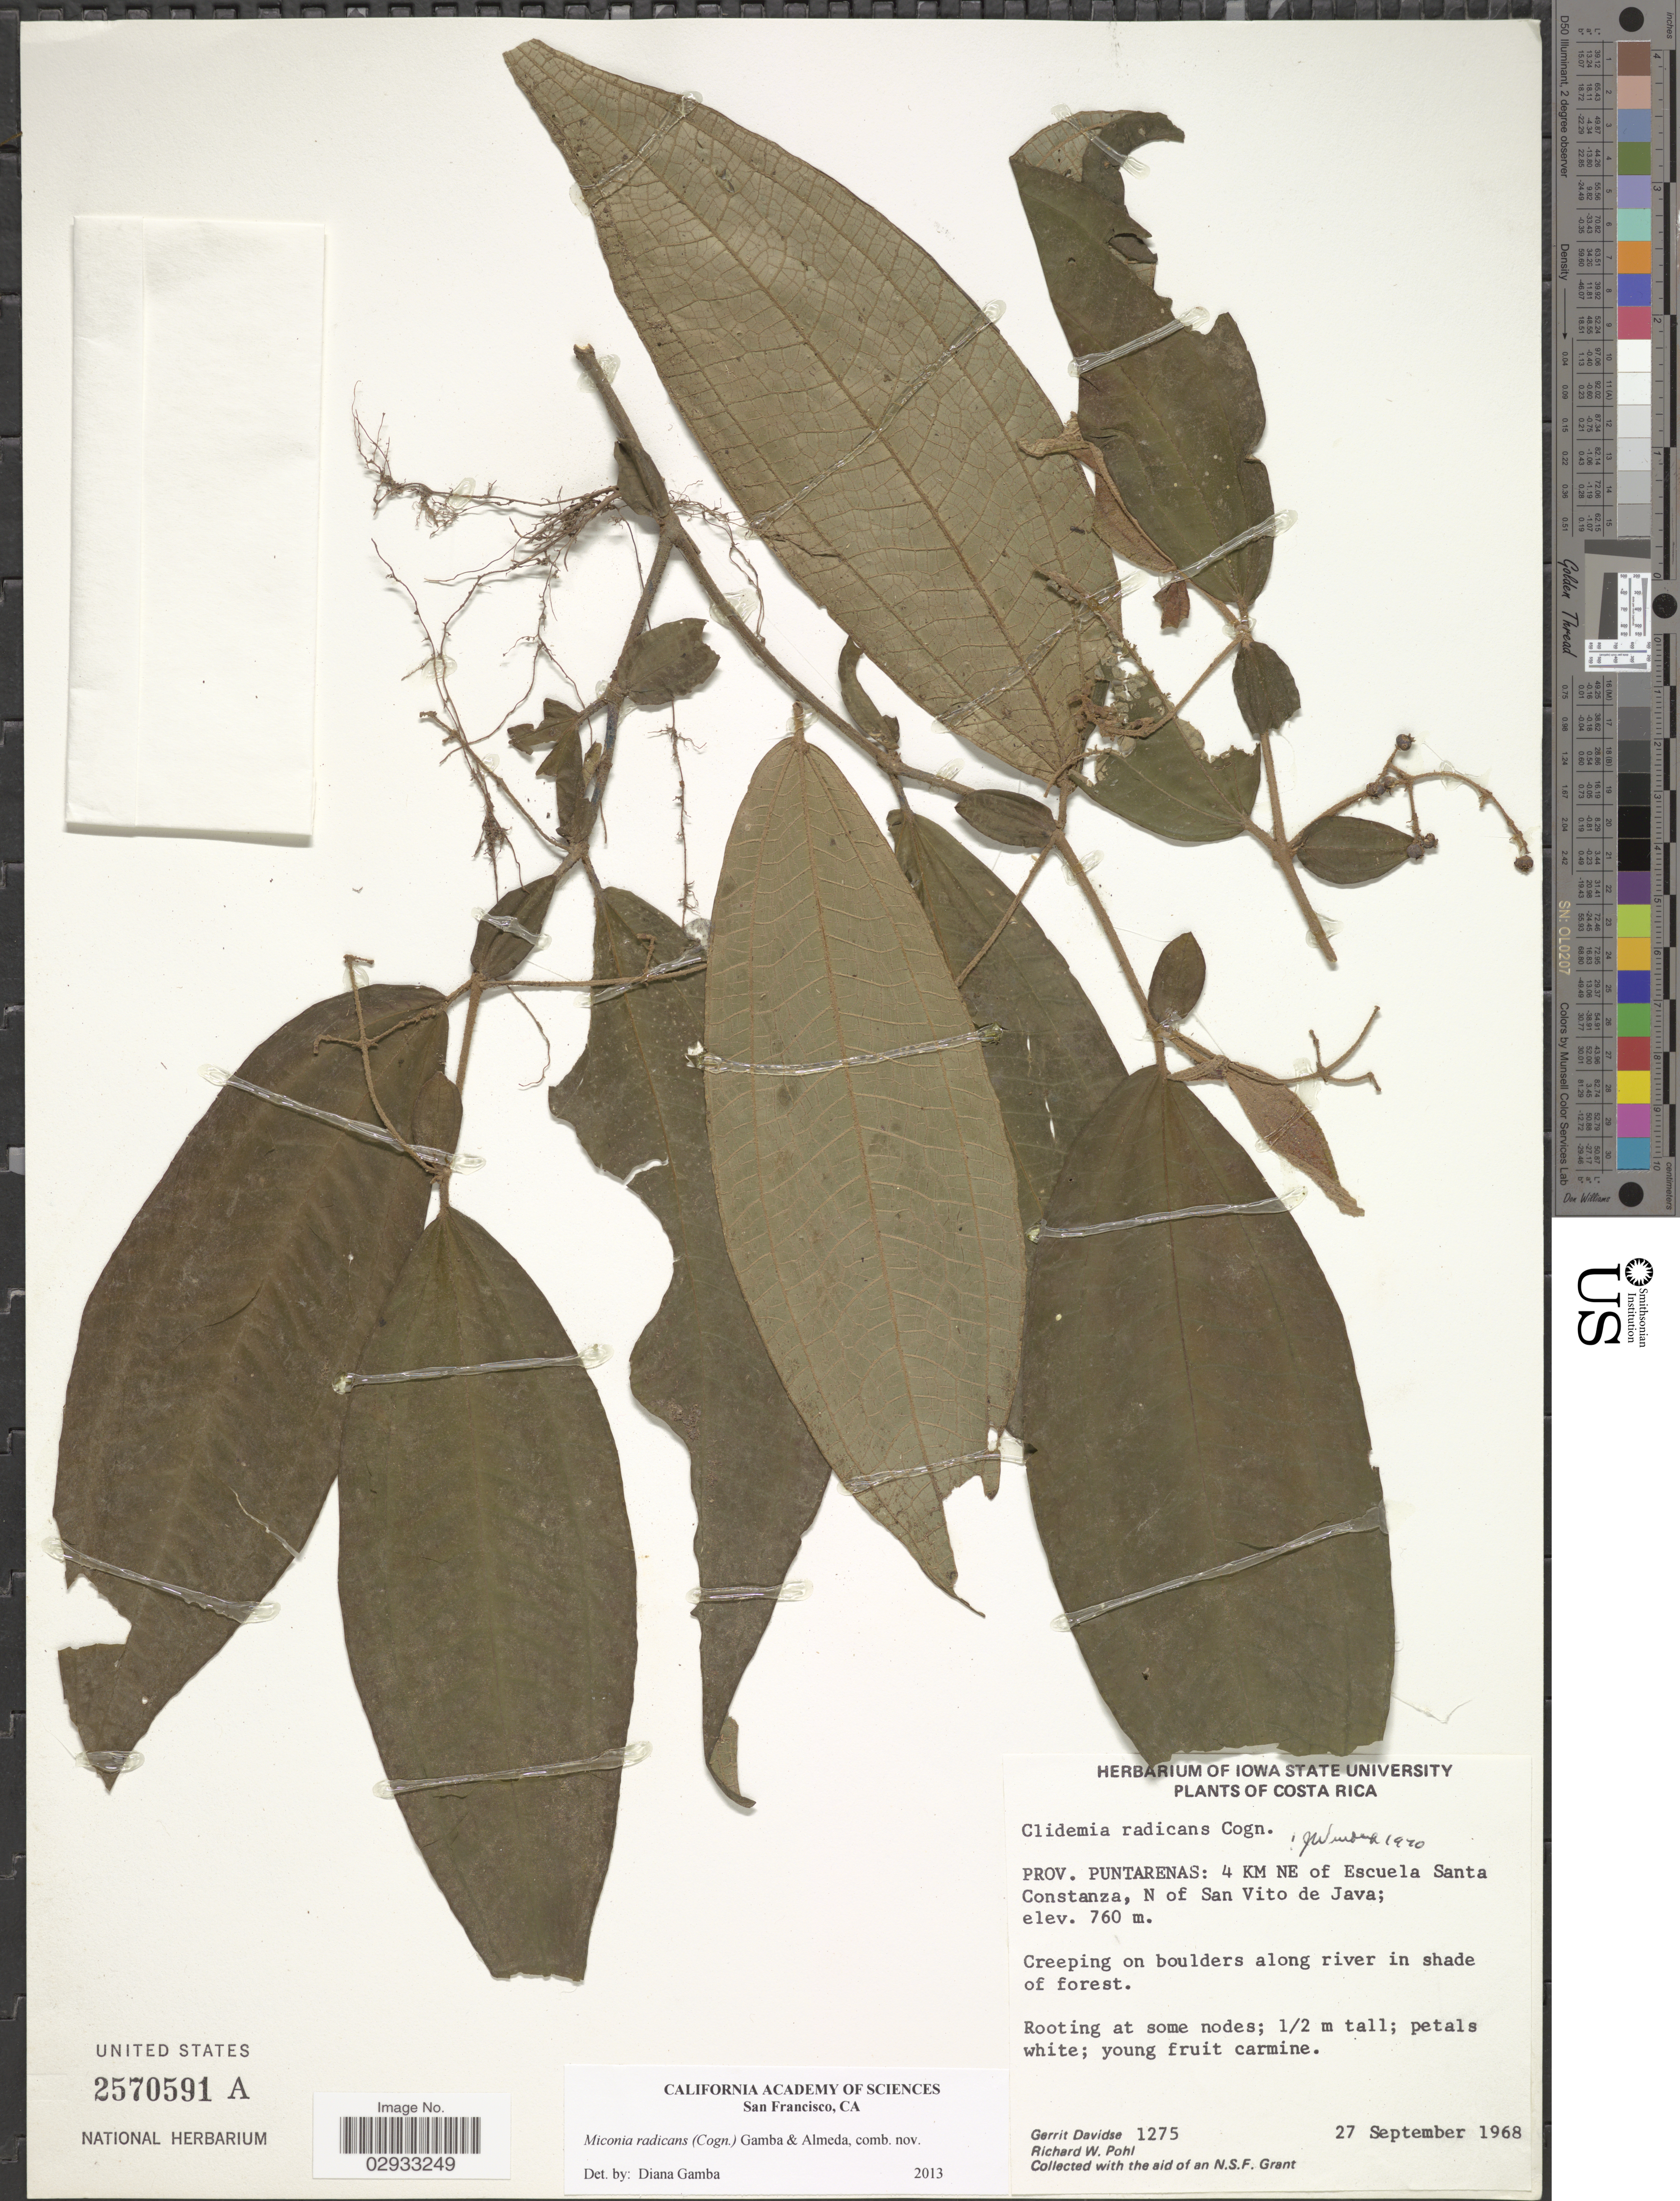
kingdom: Plantae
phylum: Tracheophyta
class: Magnoliopsida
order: Myrtales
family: Melastomataceae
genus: Miconia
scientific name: Miconia radicans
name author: (Cogn.) Gamba & Almeda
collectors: G. Davidse, R. W. Pohl & N. Grant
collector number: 1275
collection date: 1968-09-27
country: Costa Rica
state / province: Puntarenas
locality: Prov. Puntarenas: 4 Km NE of Escuela Santa Constanza, N of San Vito de Java.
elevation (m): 760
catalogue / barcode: US 2570591A